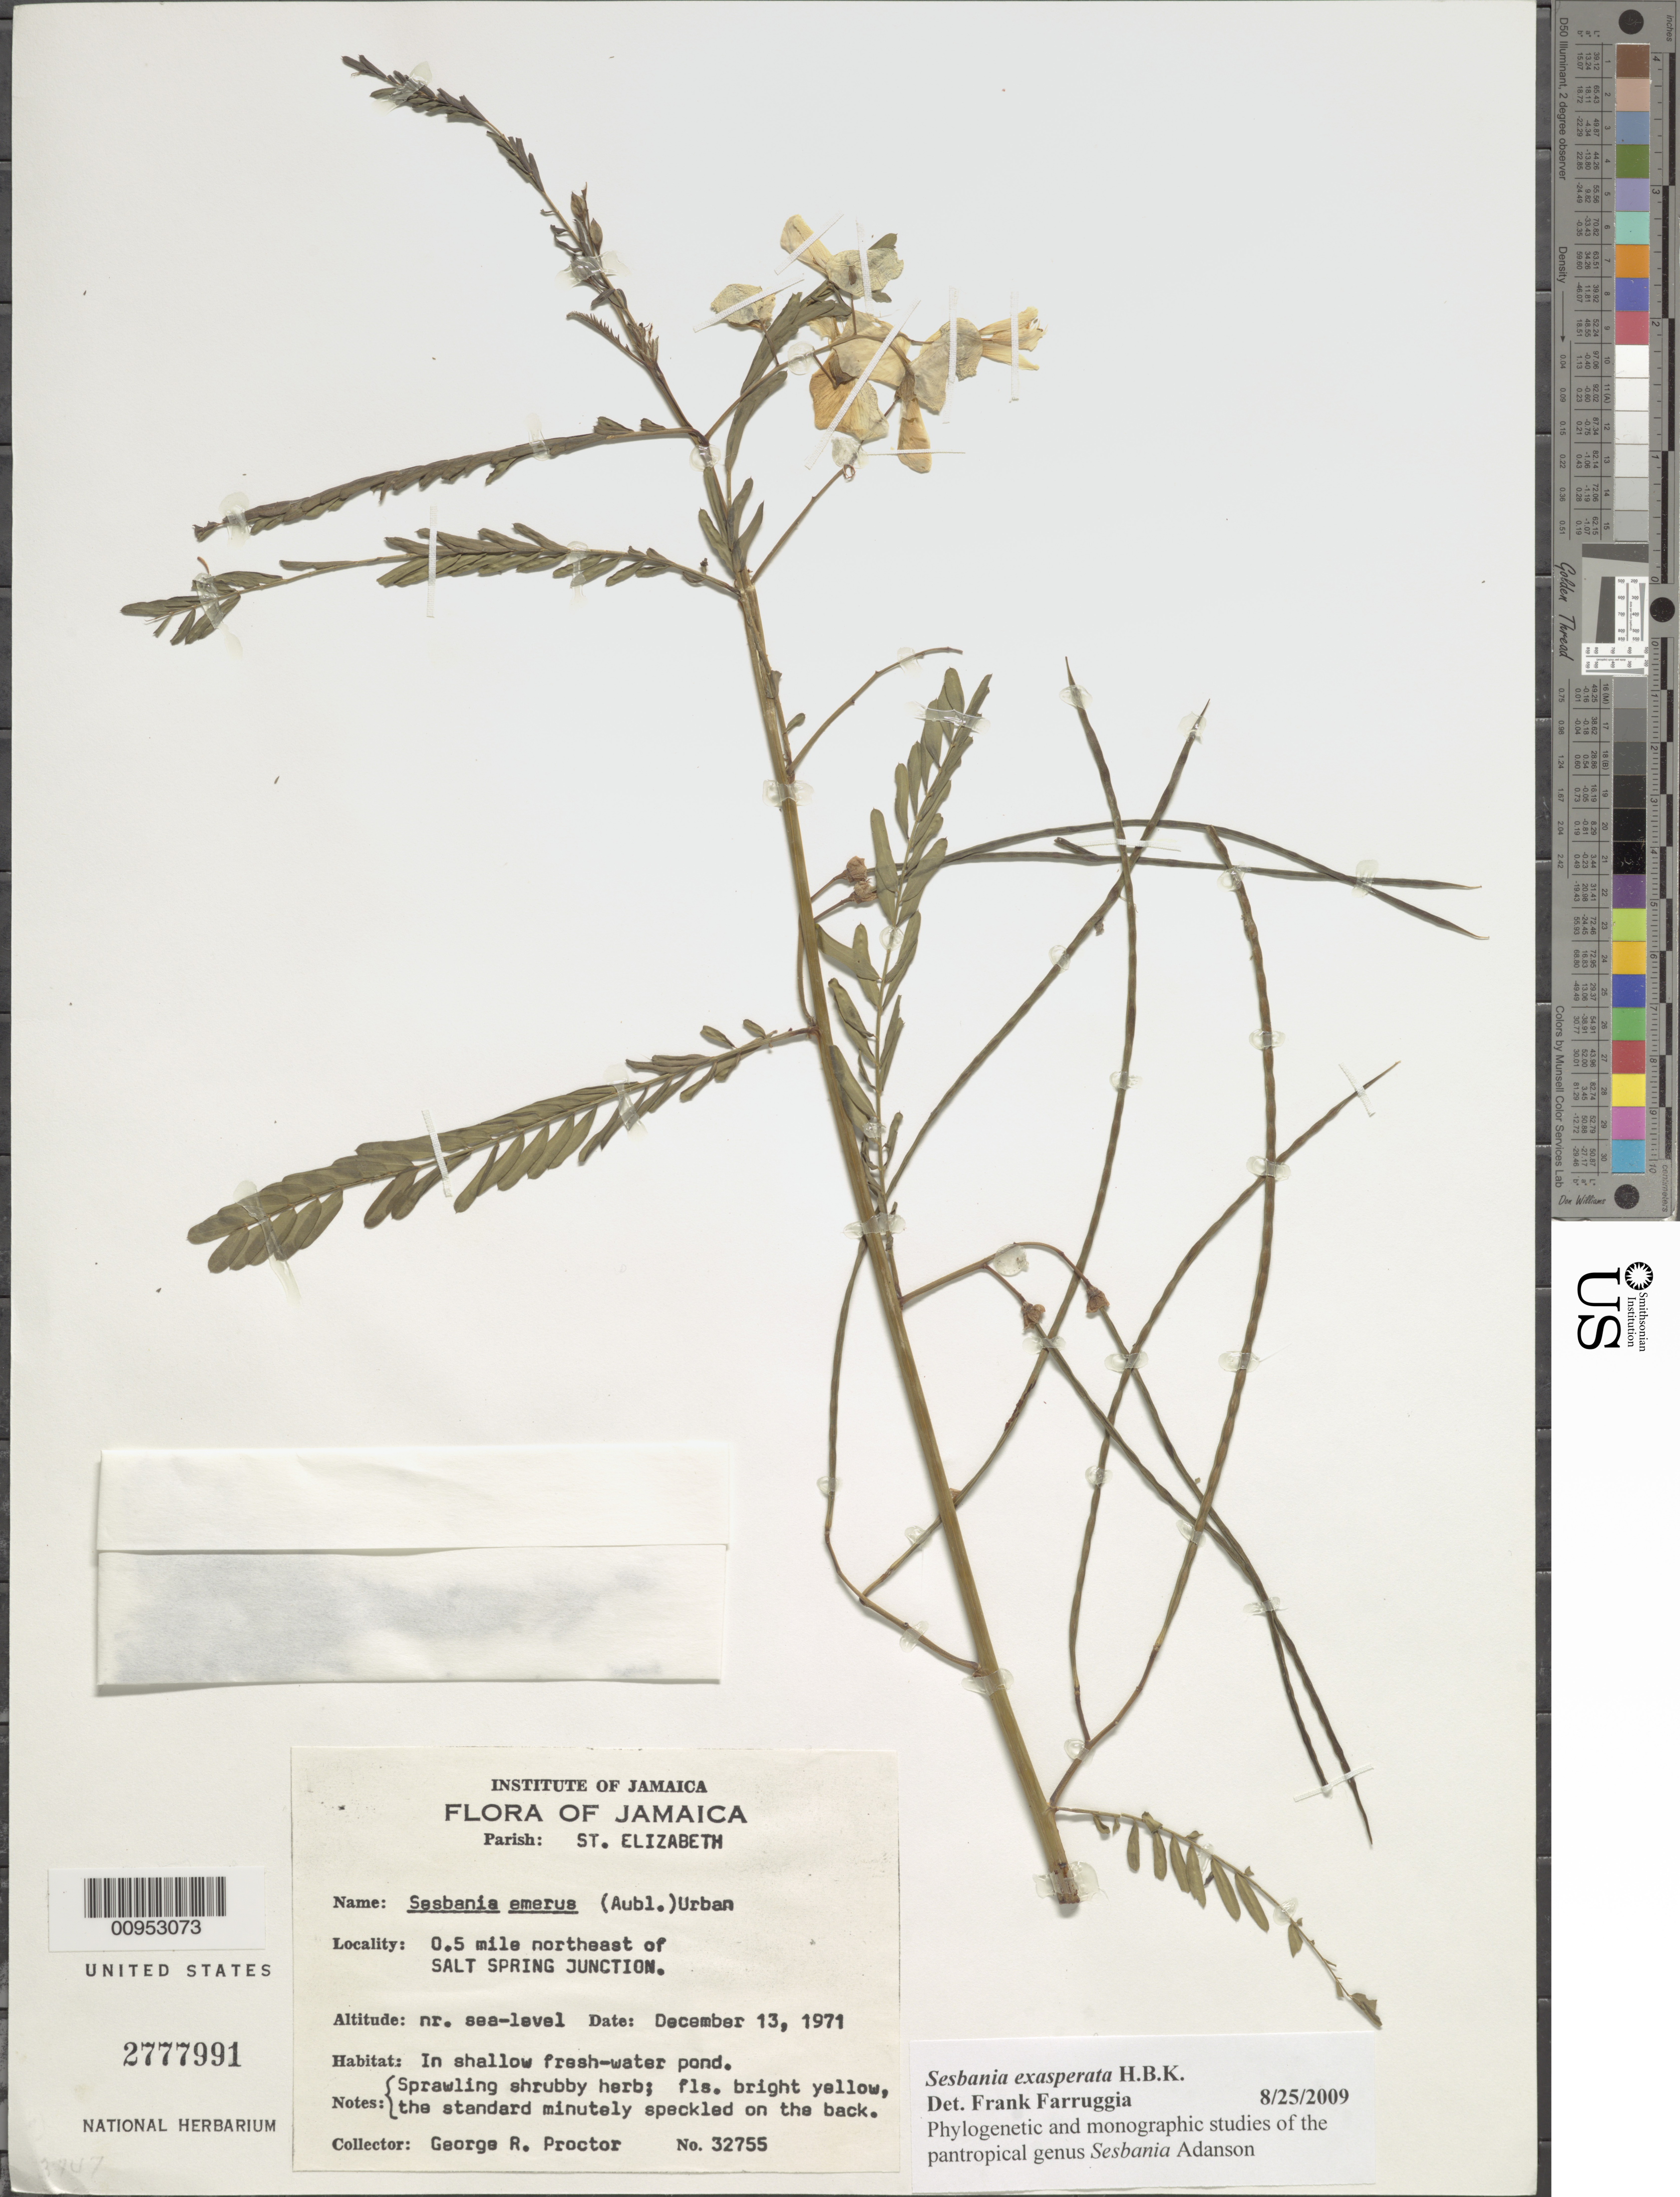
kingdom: Plantae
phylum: Tracheophyta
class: Magnoliopsida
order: Fabales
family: Fabaceae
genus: Sesbania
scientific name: Sesbania exasperata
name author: Kunth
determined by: Farruggia, F.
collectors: G. R. Proctor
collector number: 32755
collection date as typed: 13 Dec 1971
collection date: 1971-12-13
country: Jamaica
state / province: Saint Elizabeth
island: Jamaica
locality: Salt Spring Junction, 0.5 mile northeast of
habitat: In shallow fresh-water pond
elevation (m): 0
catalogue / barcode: US 2777991